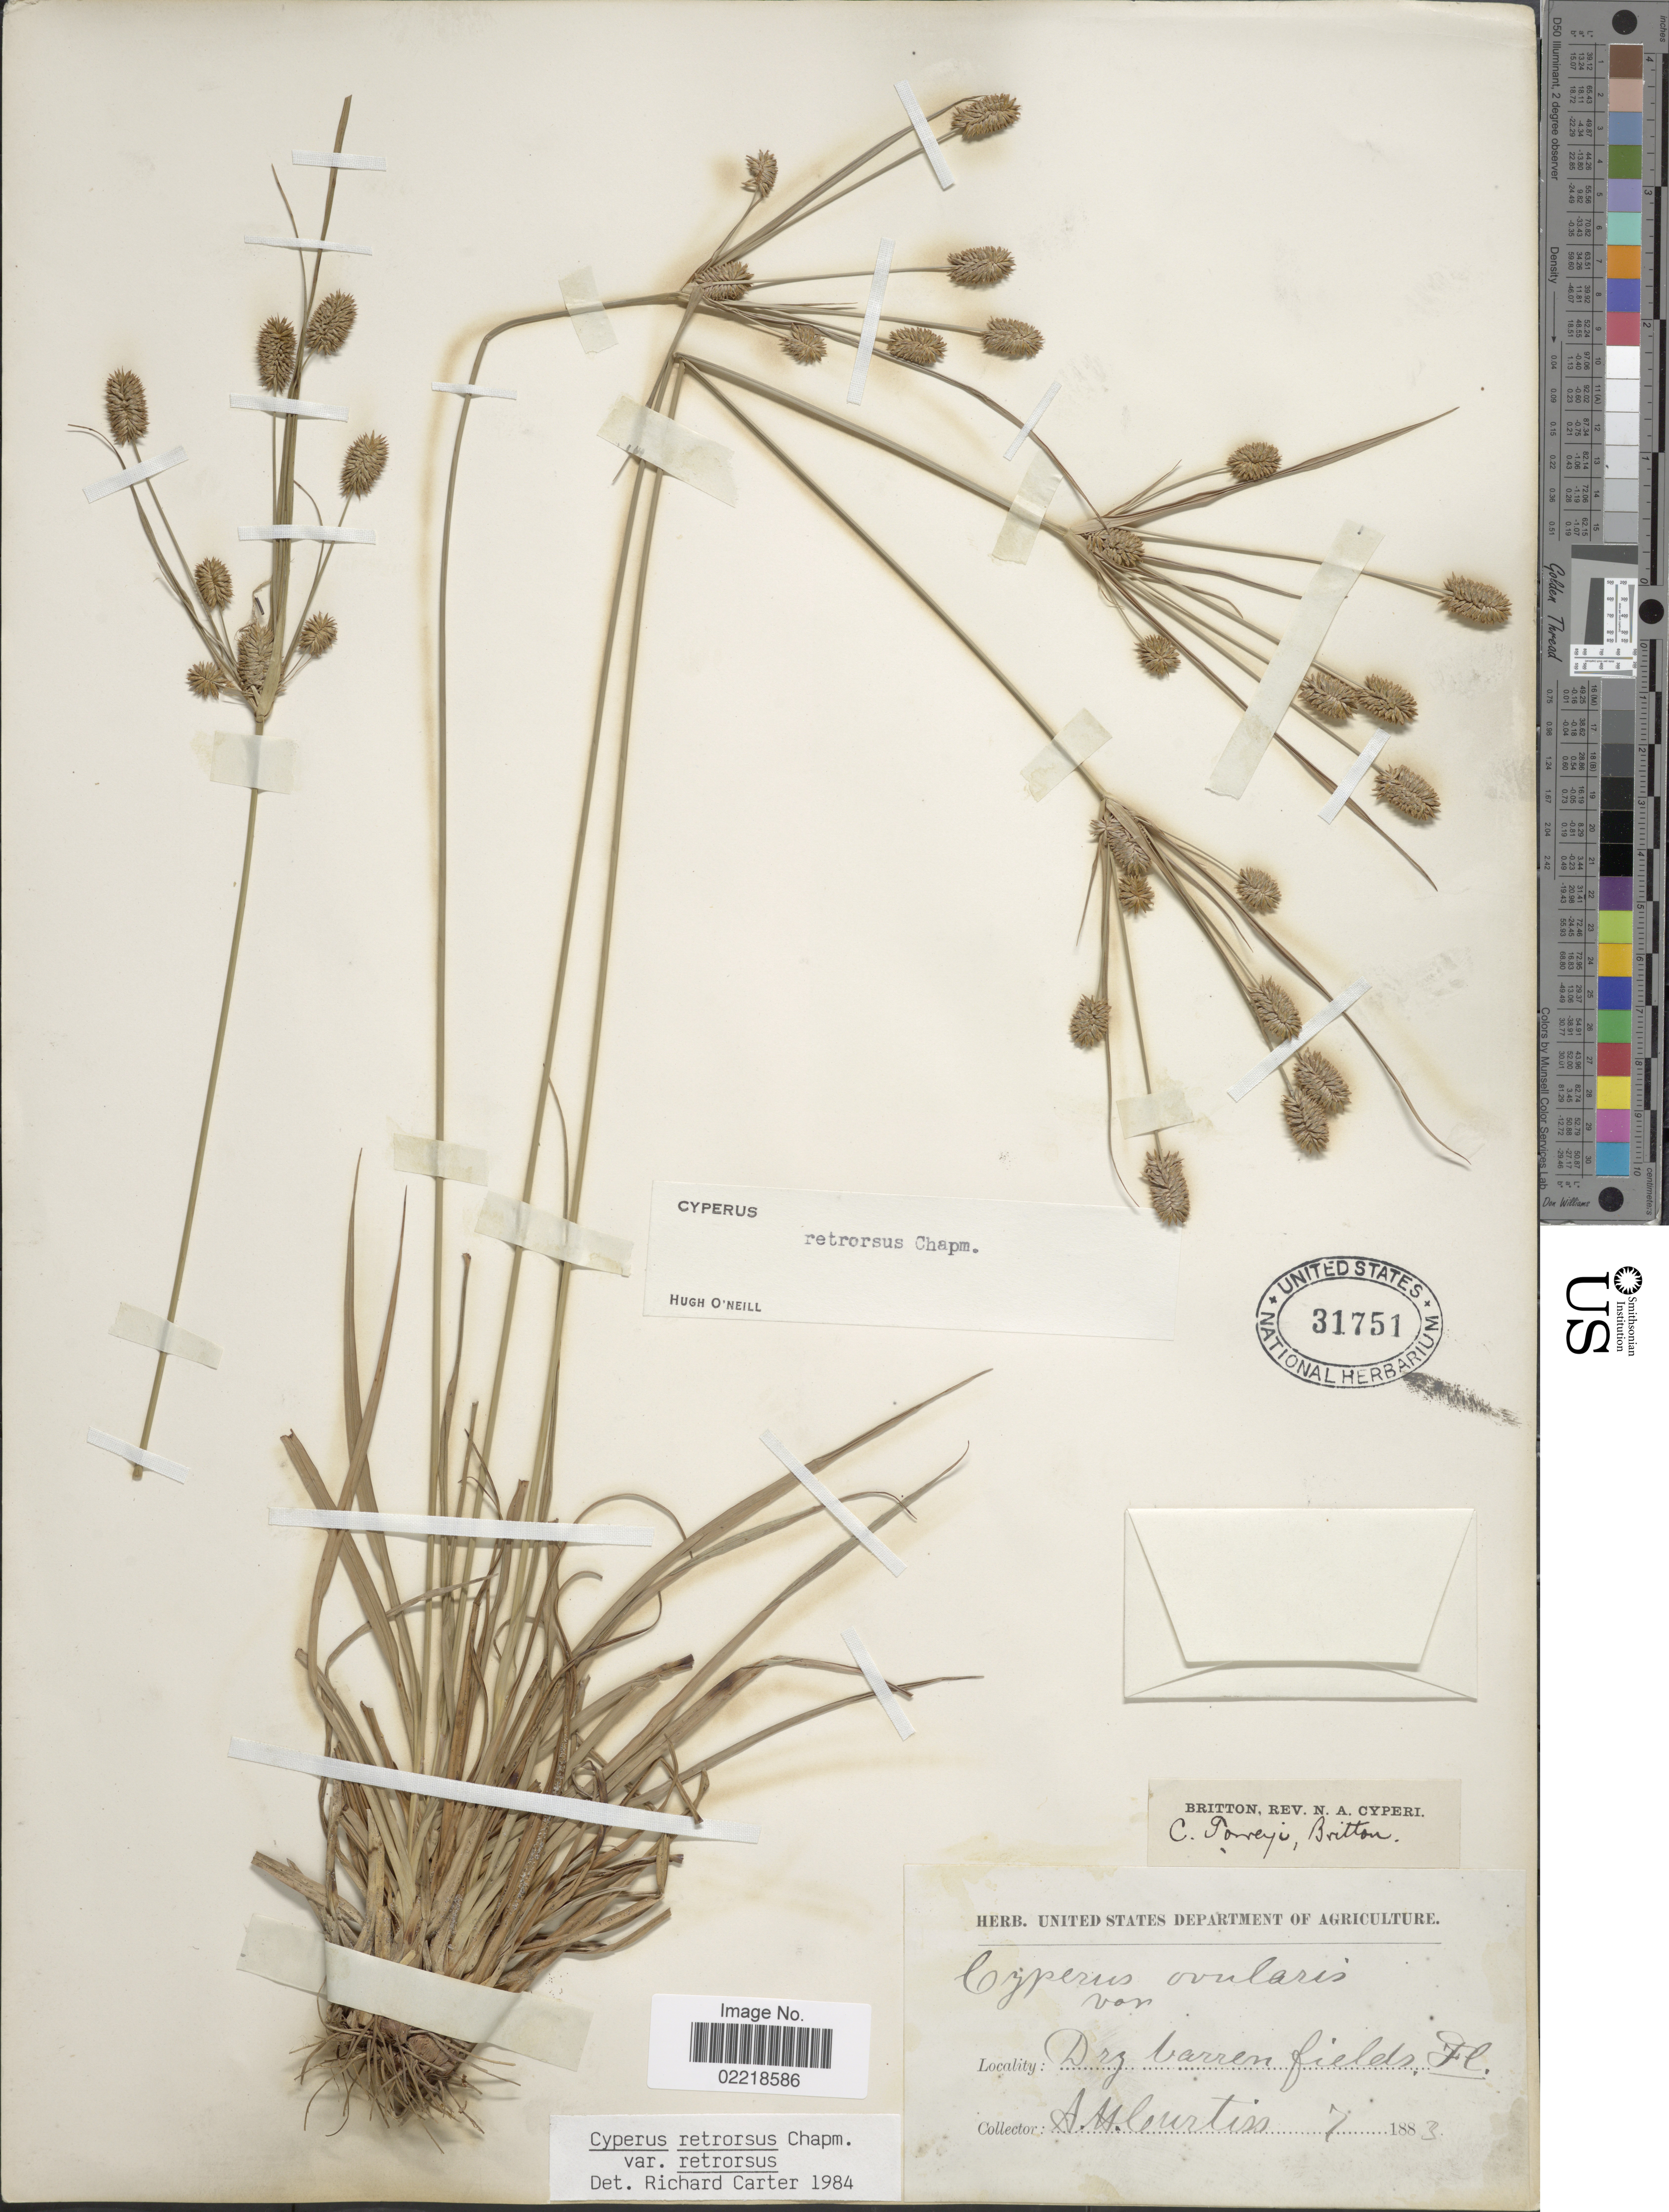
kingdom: Plantae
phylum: Tracheophyta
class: Liliopsida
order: Poales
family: Cyperaceae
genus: Cyperus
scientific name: Cyperus retrorsus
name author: Chapm.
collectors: A. Curtis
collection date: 1883-07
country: United States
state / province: Florida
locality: Dry barren fields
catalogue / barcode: US 31751